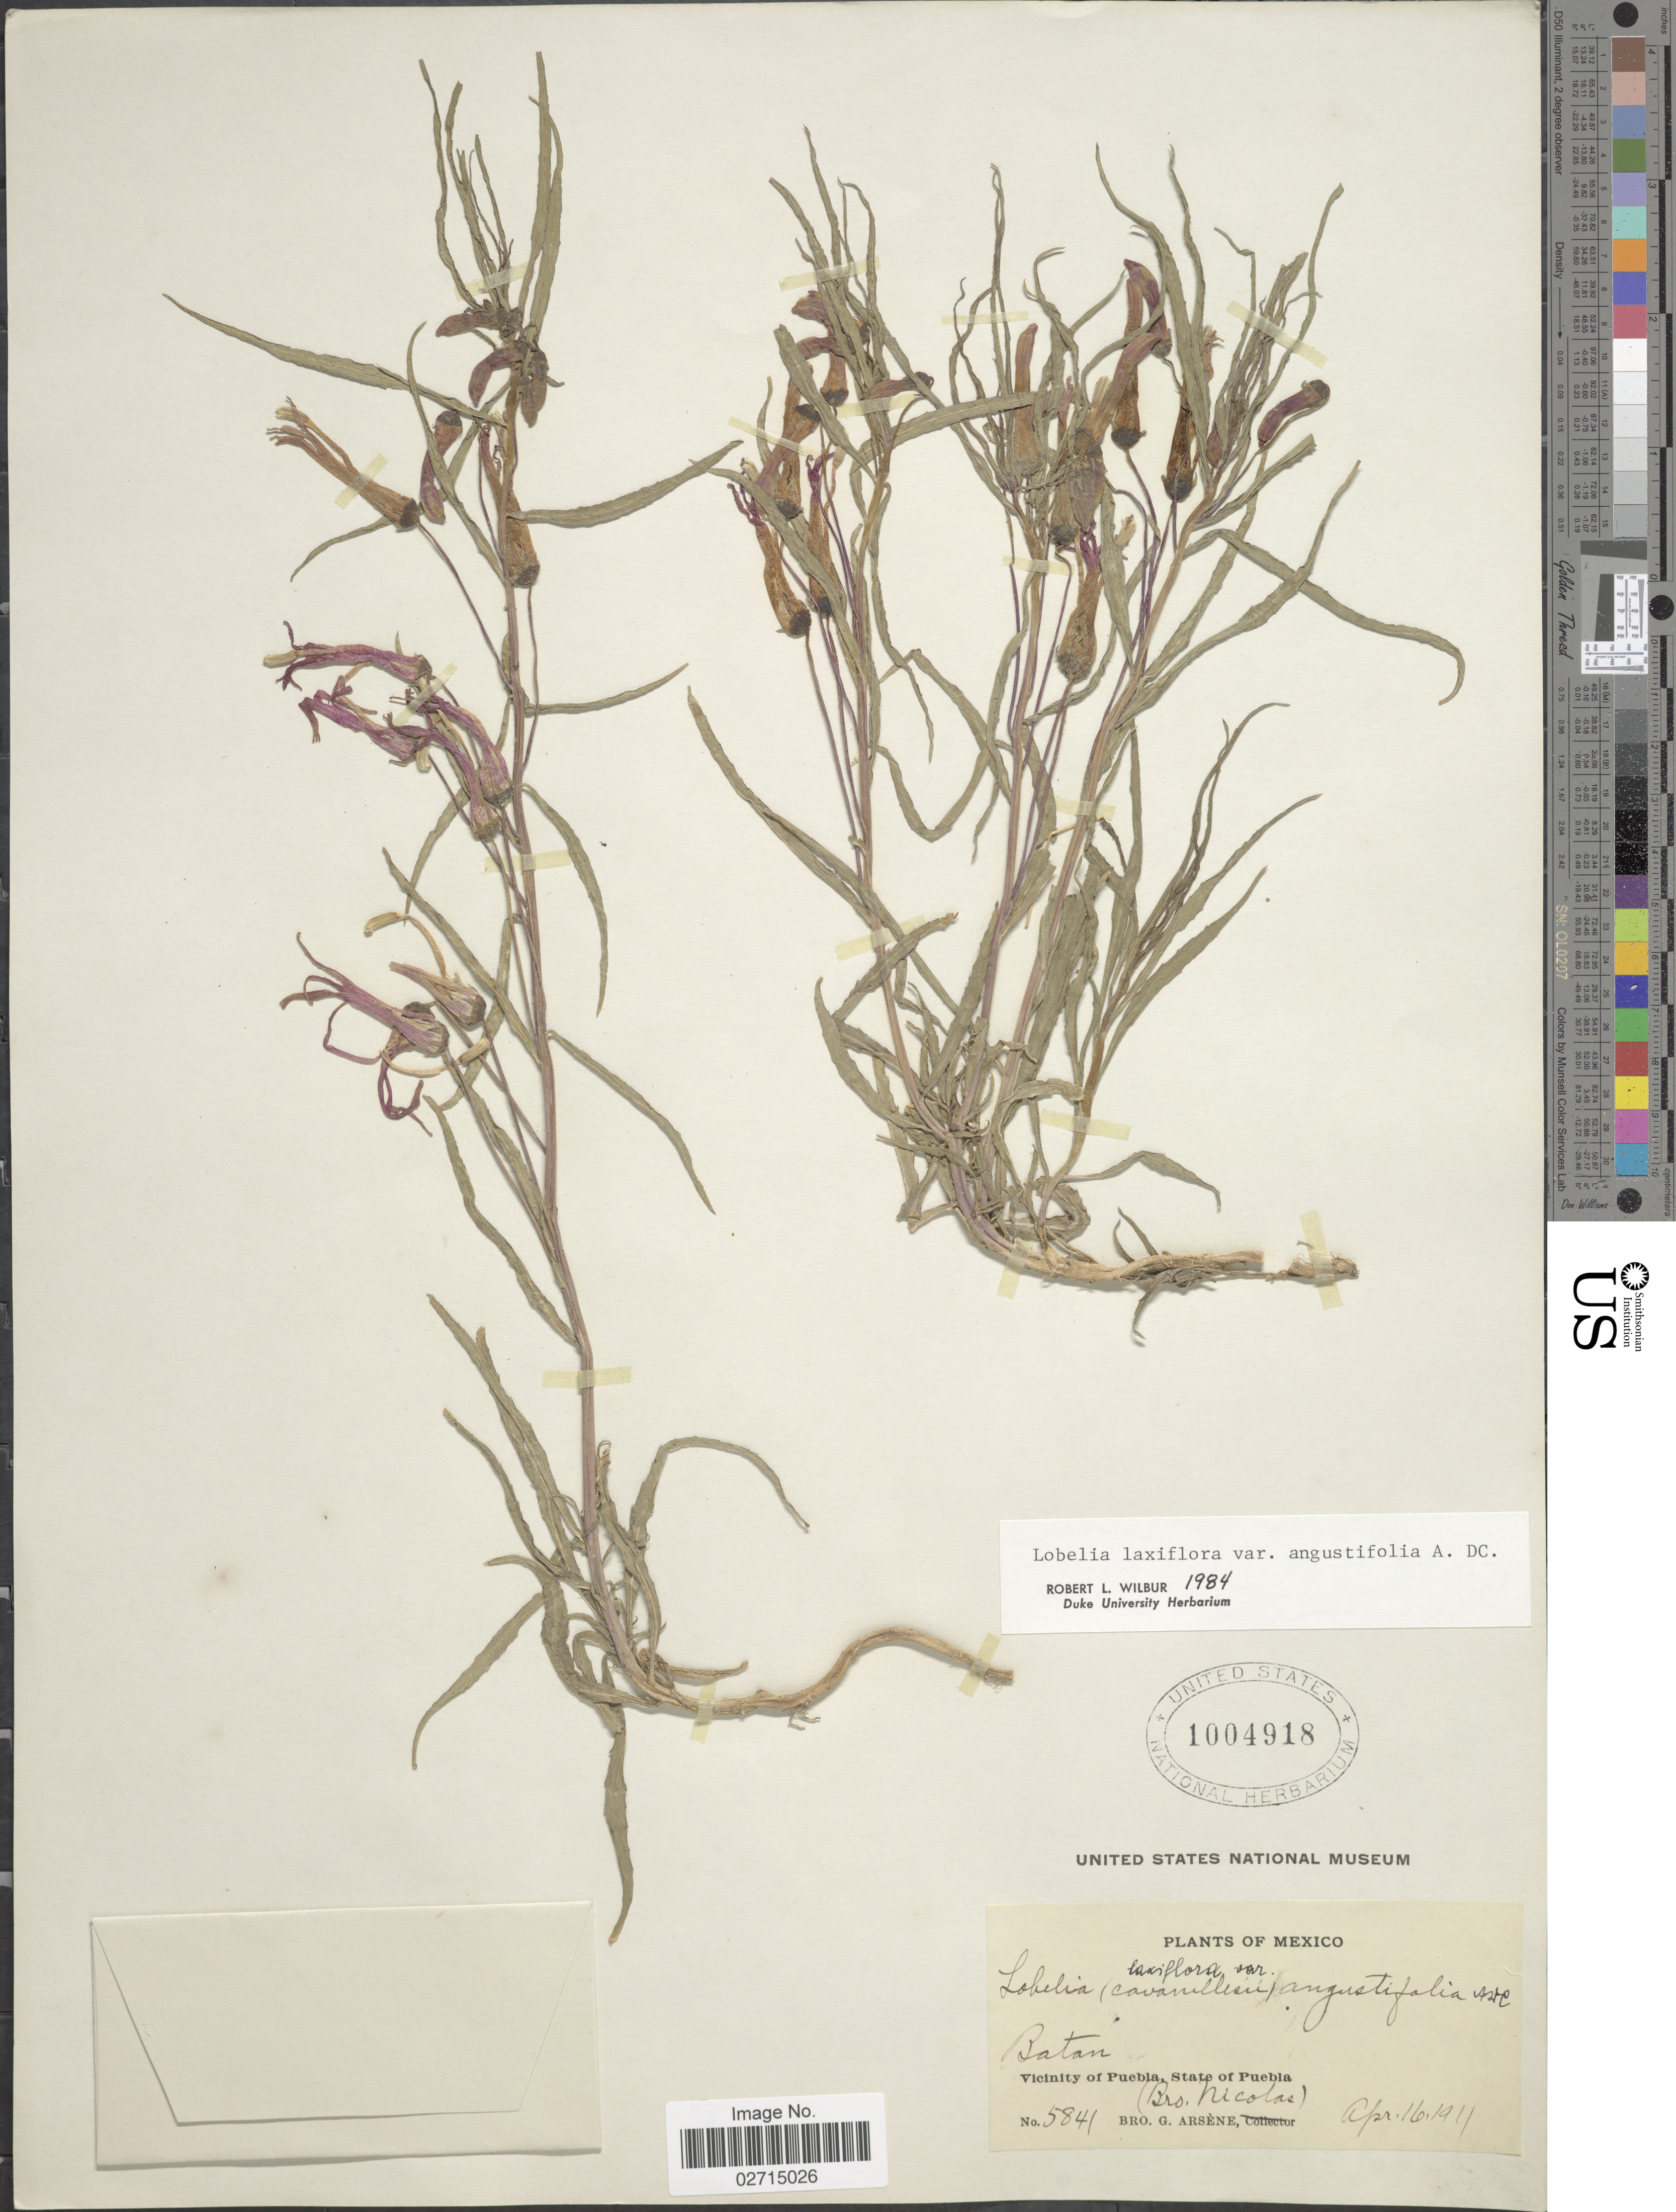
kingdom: Plantae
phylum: Tracheophyta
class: Magnoliopsida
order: Asterales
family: Campanulaceae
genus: Leptocodon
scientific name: Leptocodon laxiflora var. angustifolia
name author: A. DC.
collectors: Bro. Nicolas & Bro. G. Arsène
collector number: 5841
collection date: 1911-04-16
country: Mexico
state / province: Puebla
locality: Batan, Vicinity of Puebla, State of Puebla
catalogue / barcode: US 1004918